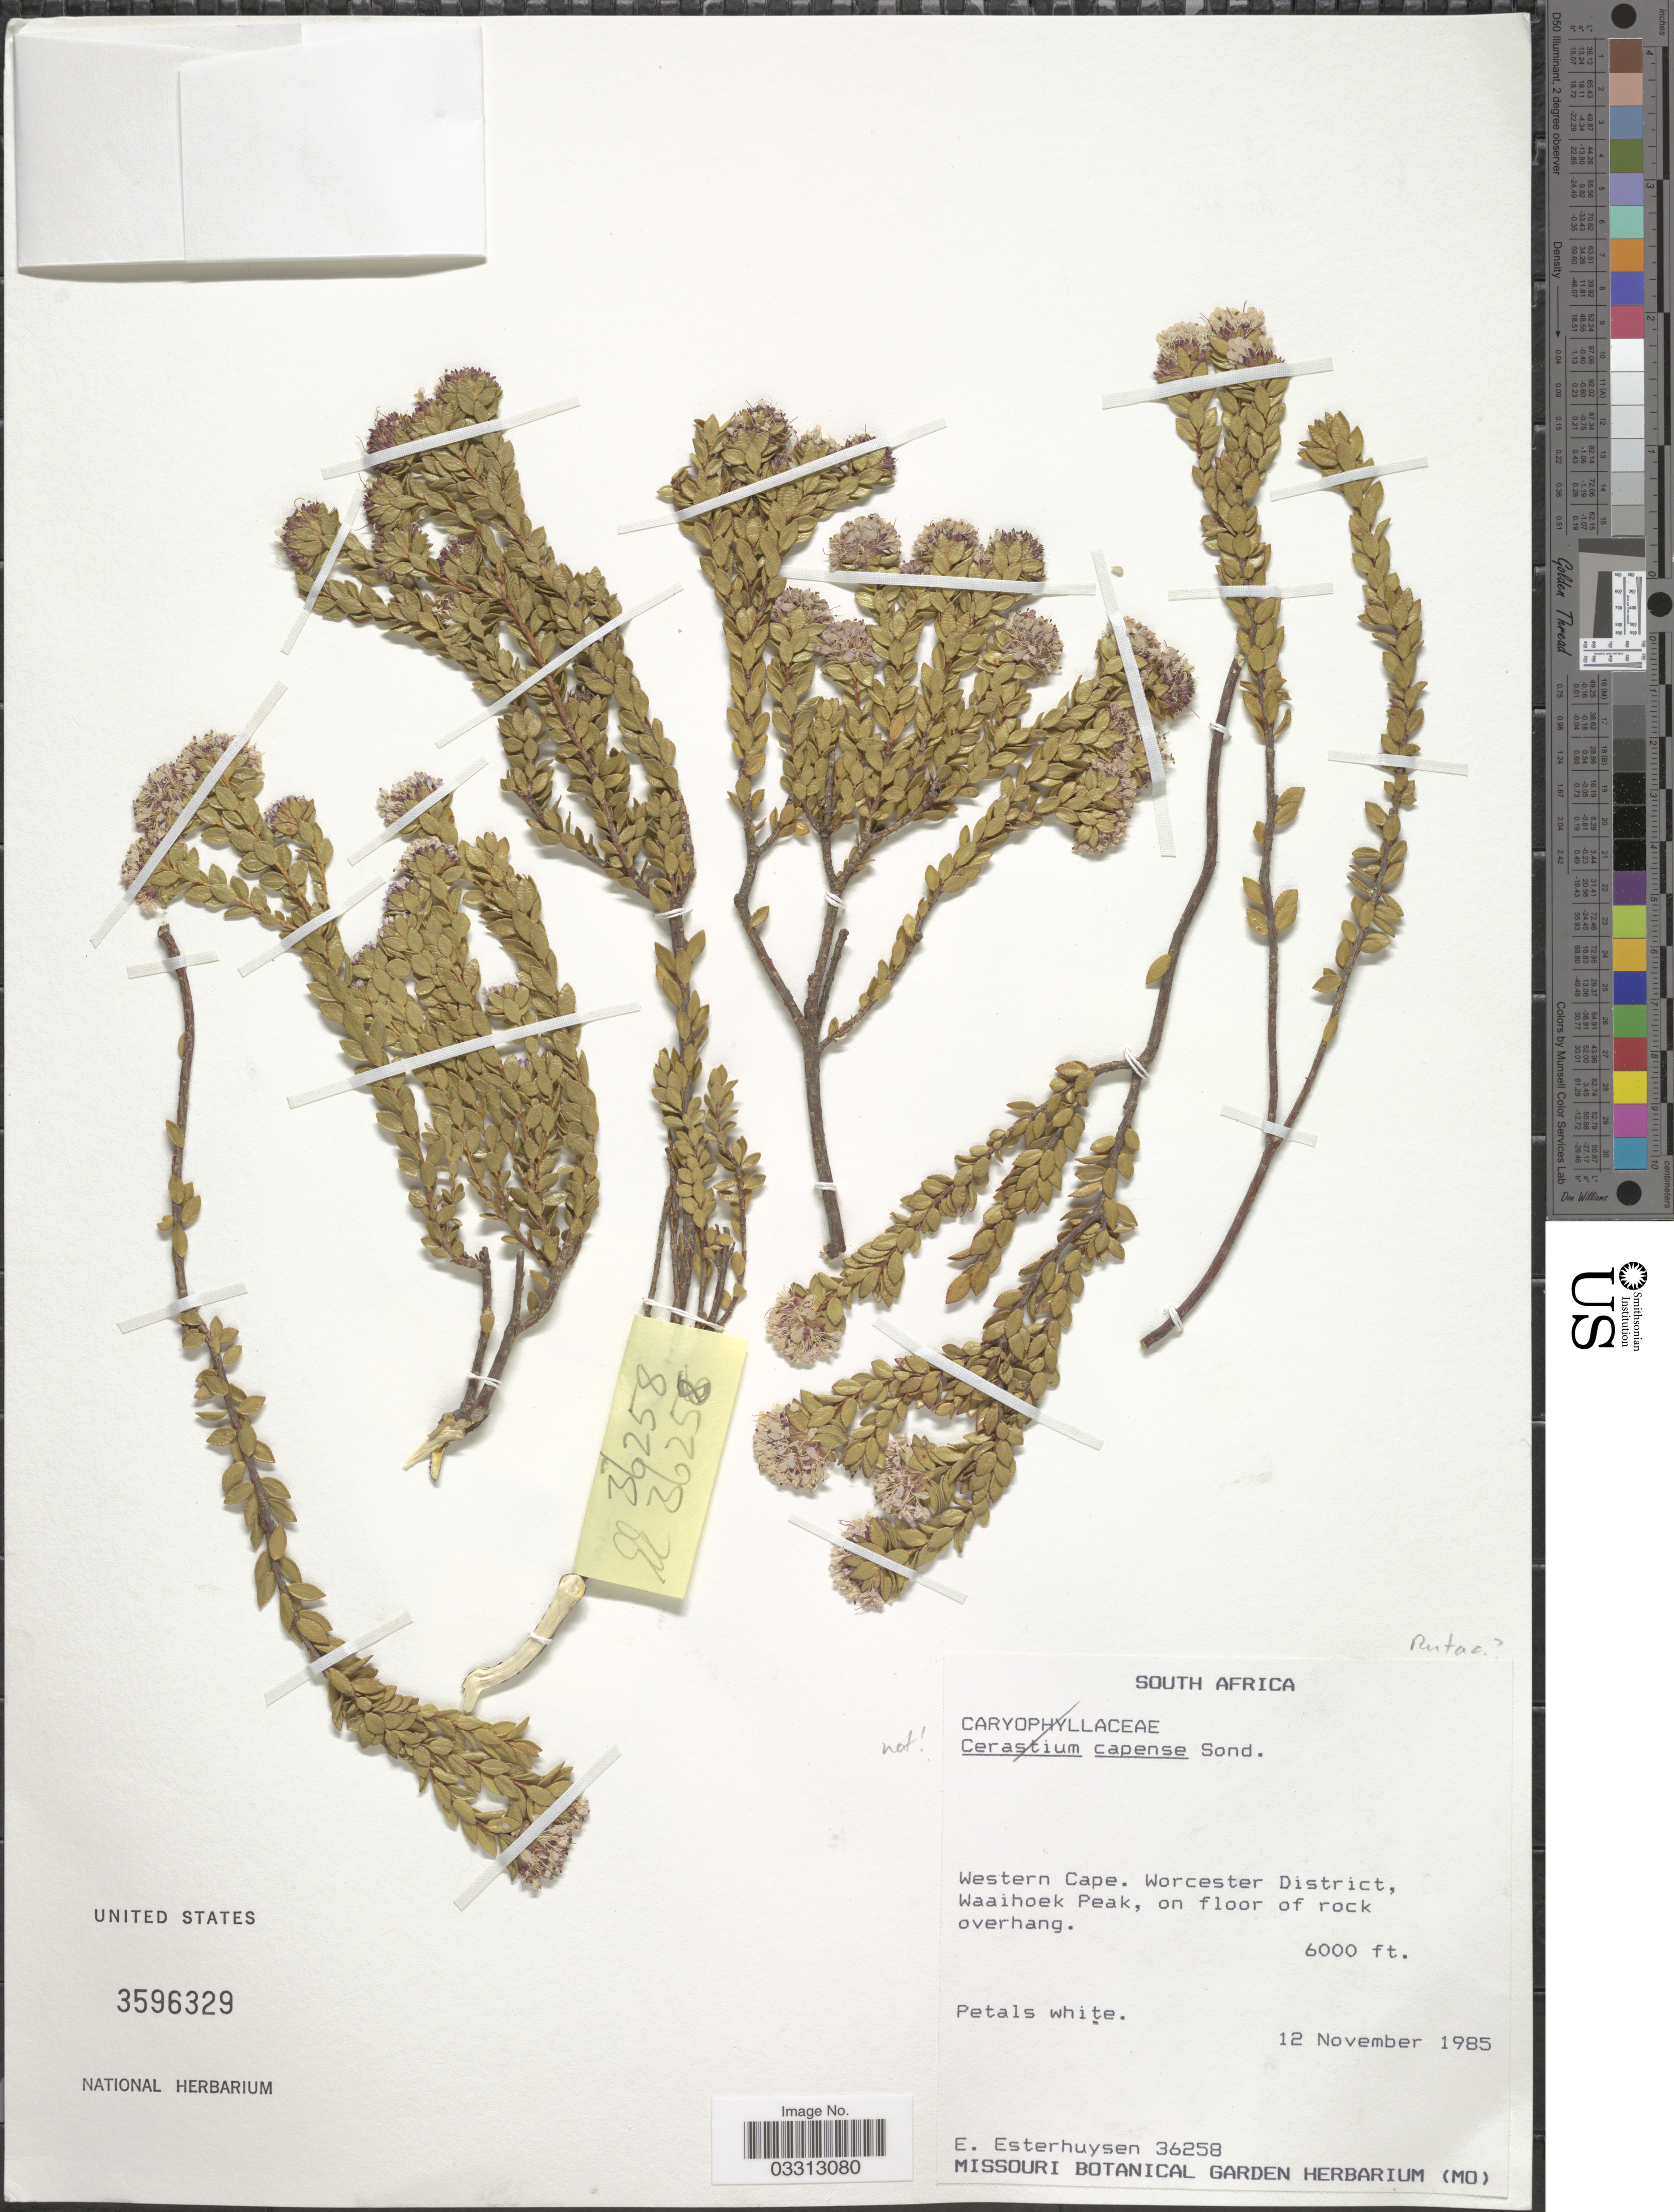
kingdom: Plantae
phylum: Tracheophyta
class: Magnoliopsida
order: Sapindales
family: Rutaceae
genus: Agathosma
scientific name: Agathosma sp.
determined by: Phillipson, P. B.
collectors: E. E. Esterhuysen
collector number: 36258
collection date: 1985-11-12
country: South Africa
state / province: Western Cape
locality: Worcester District, Waaihoek Peak, on floor of rock overhang.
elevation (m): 1829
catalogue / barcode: US 3596329